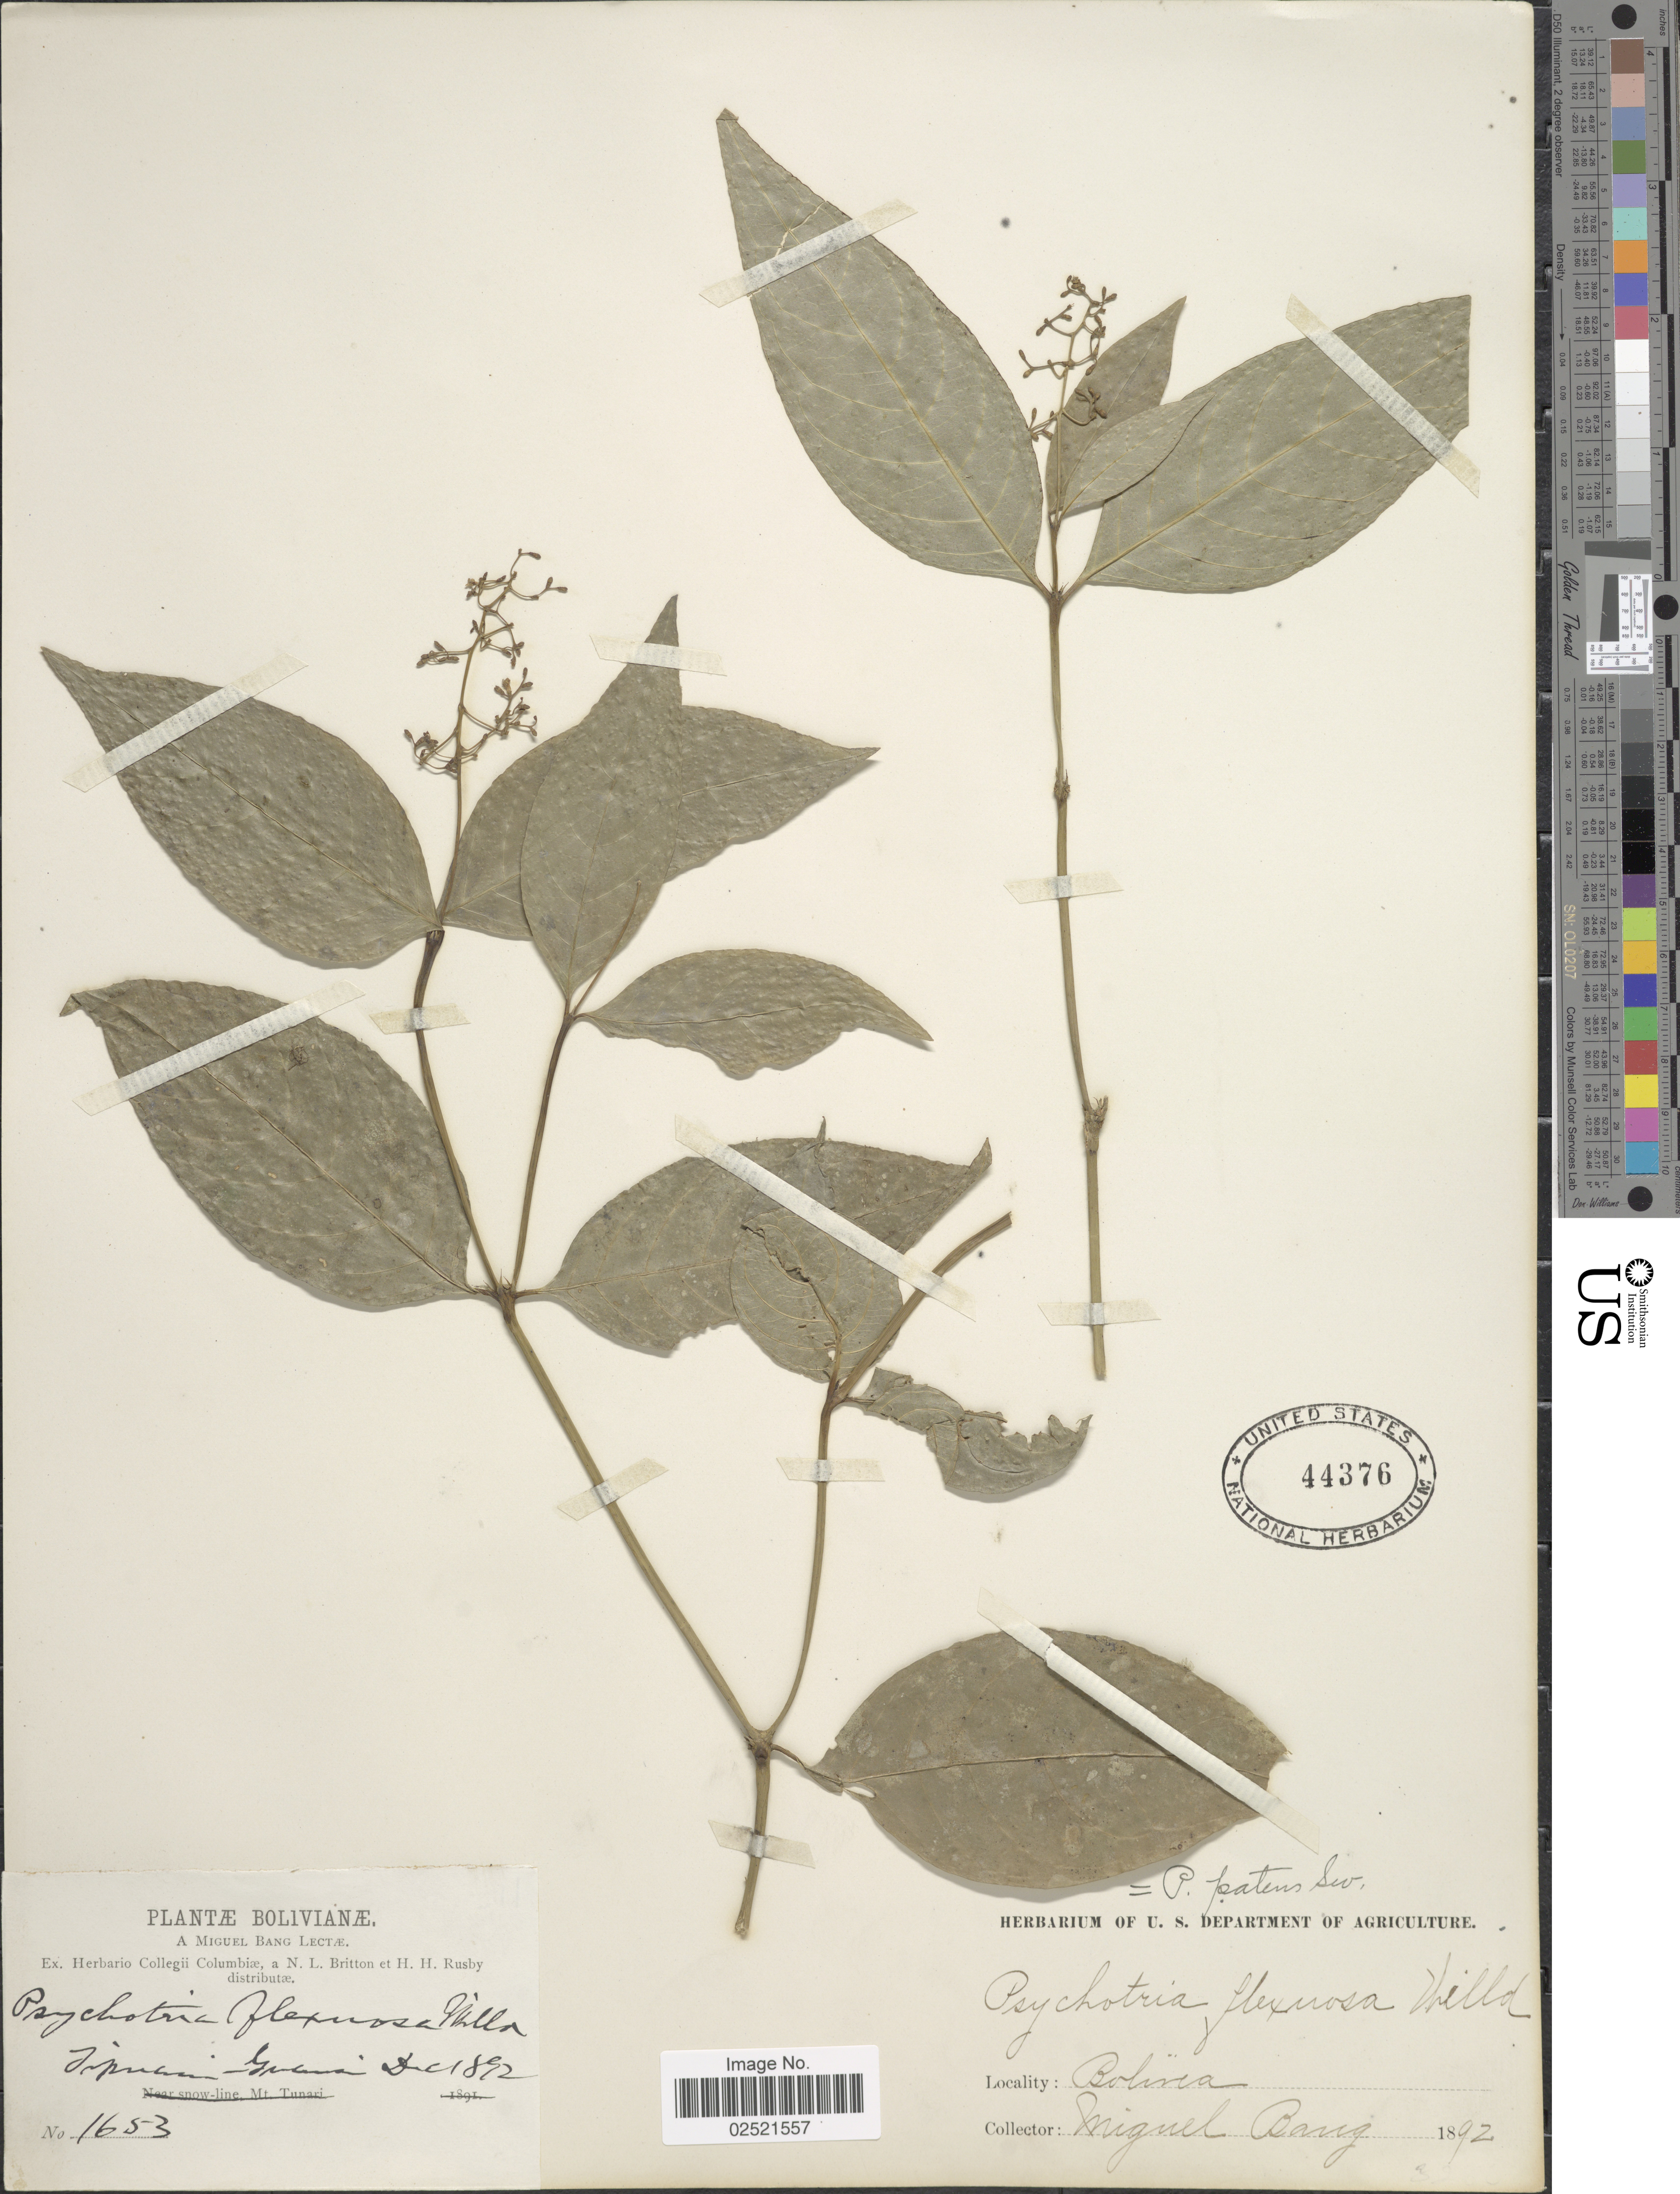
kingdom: Plantae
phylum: Tracheophyta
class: Magnoliopsida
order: Gentianales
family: Rubiaceae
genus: Psychotria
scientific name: Psychotria patens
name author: Sw.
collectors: M. Bang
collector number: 1653*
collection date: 1892-12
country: Bolivia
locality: Tipuani-Guanai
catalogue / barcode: US 44376